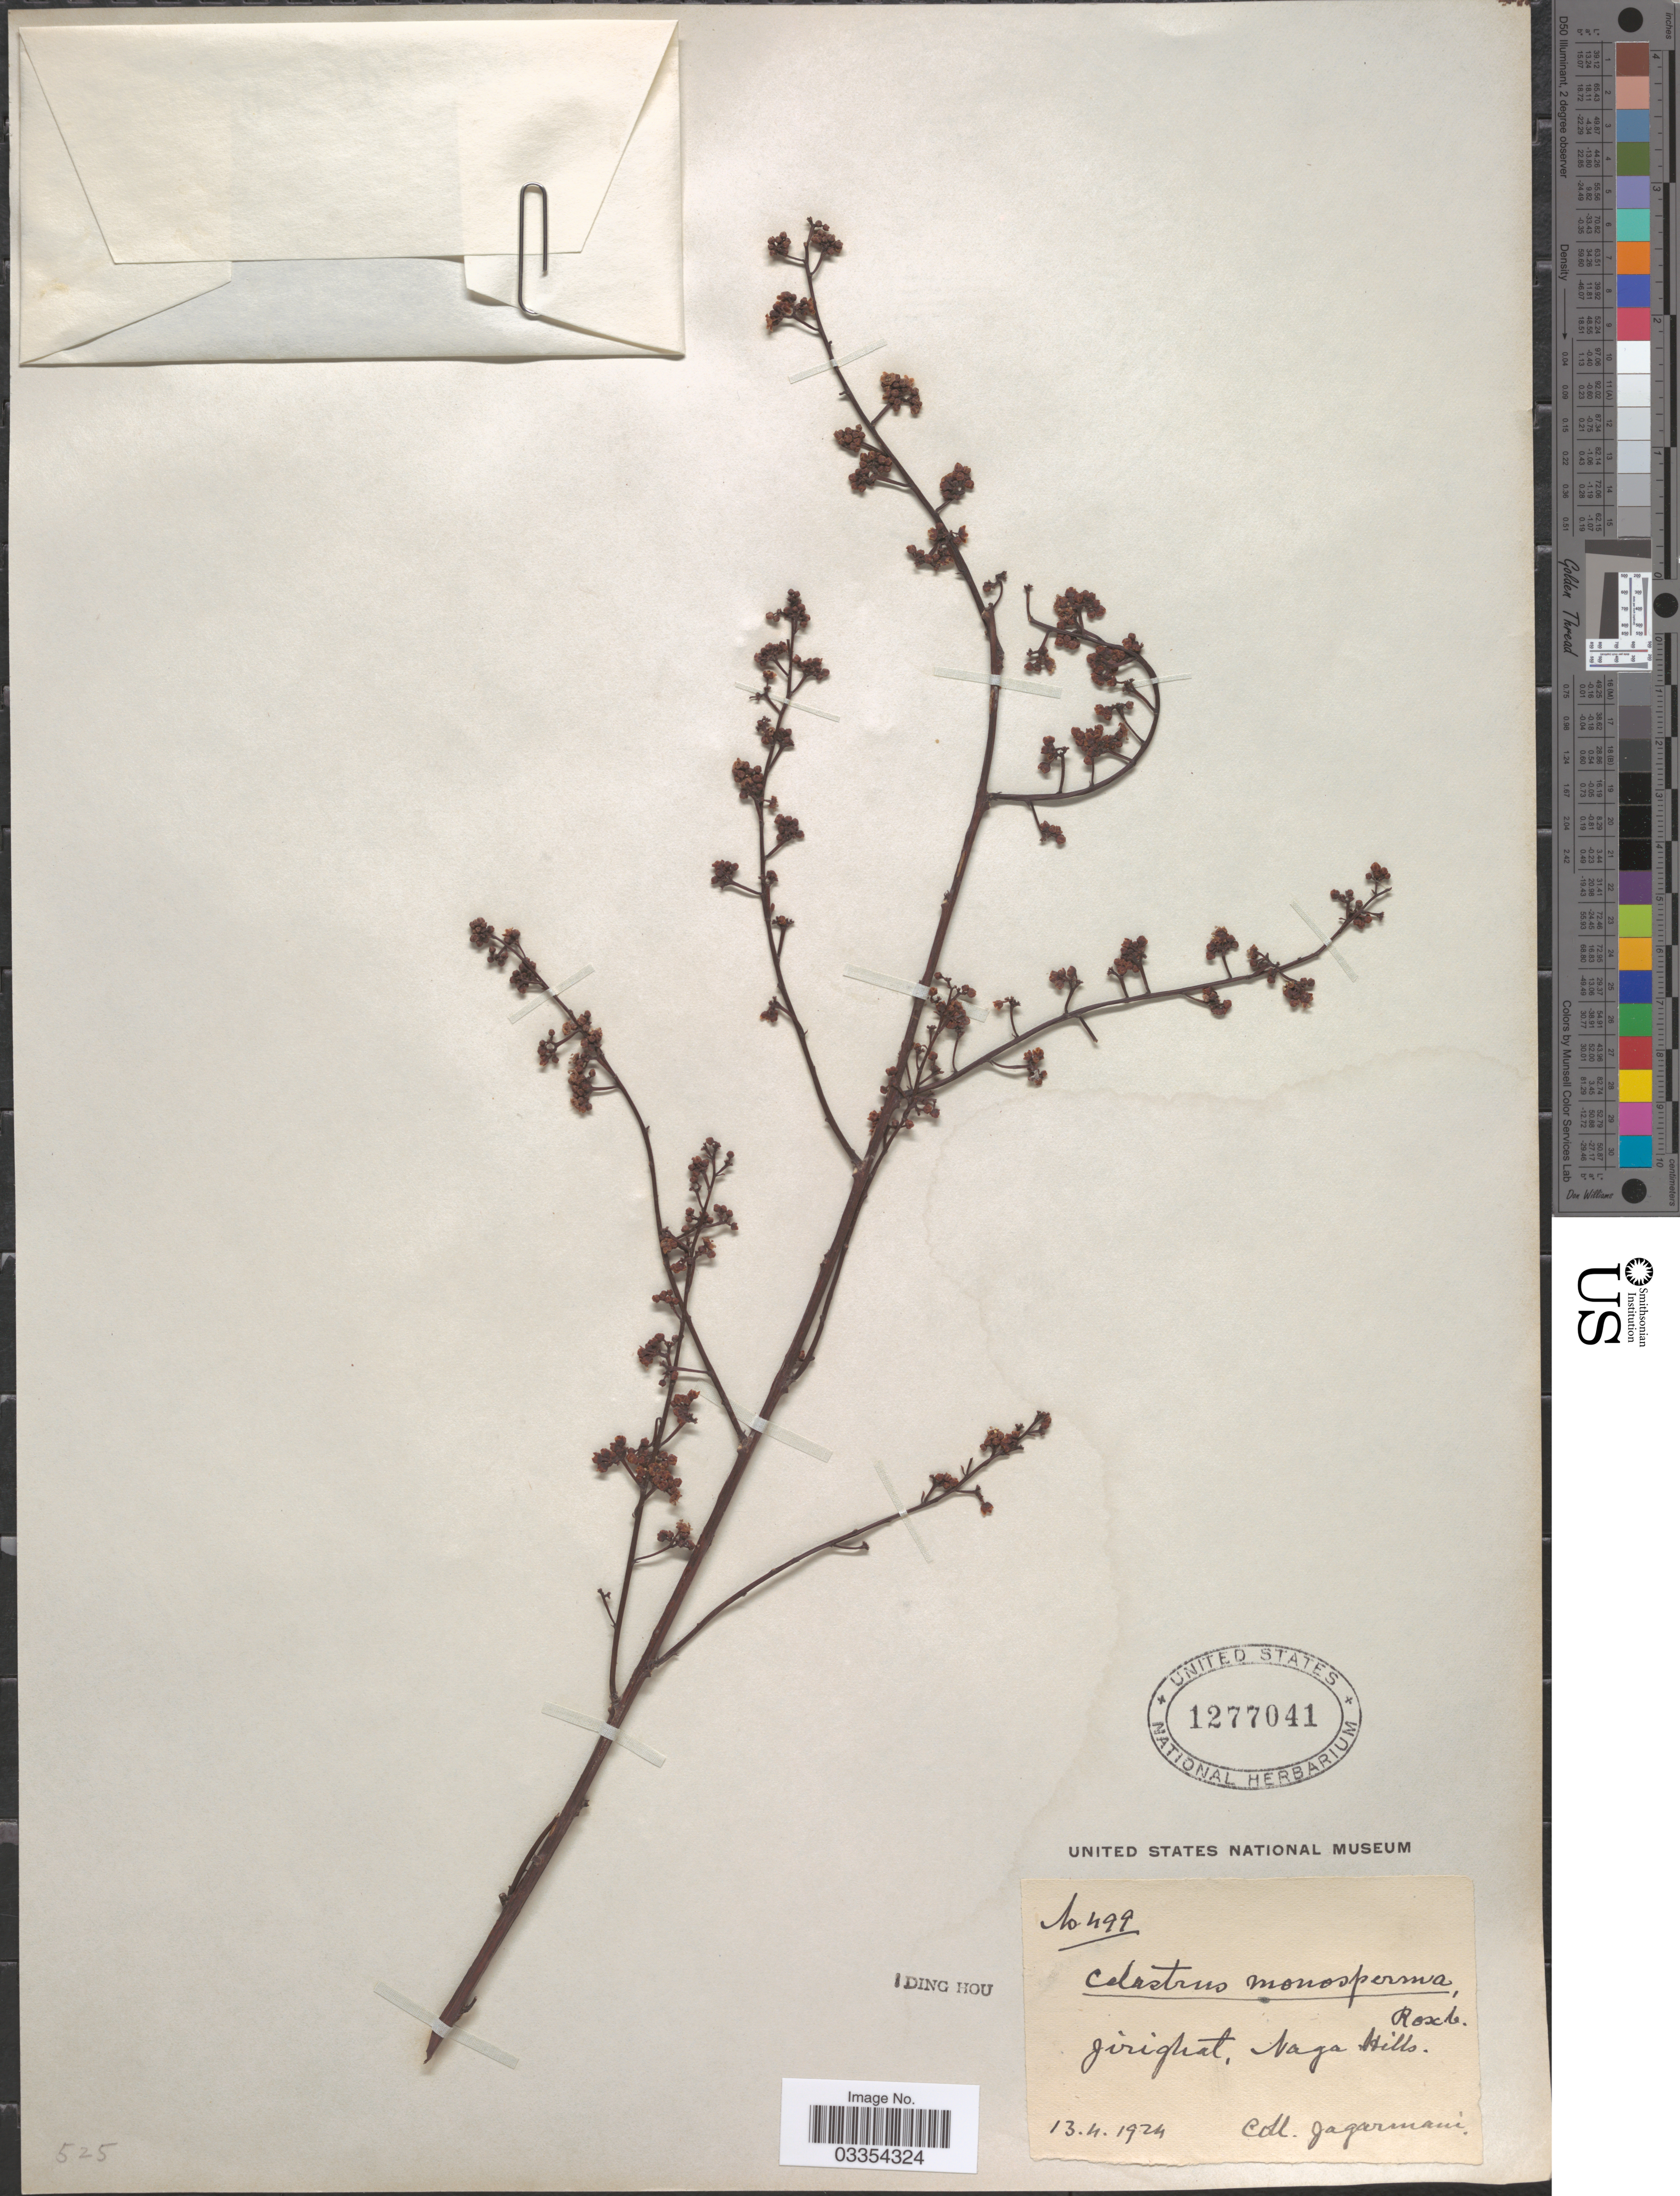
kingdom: Plantae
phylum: Tracheophyta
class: Magnoliopsida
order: Celastrales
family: Celastraceae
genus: Celastrus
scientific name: Celastrus monospermus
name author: Roxb.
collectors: -. Jagarmani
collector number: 499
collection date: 1924-04-13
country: India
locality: Jirighat, Naga Hills.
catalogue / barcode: US 1277041